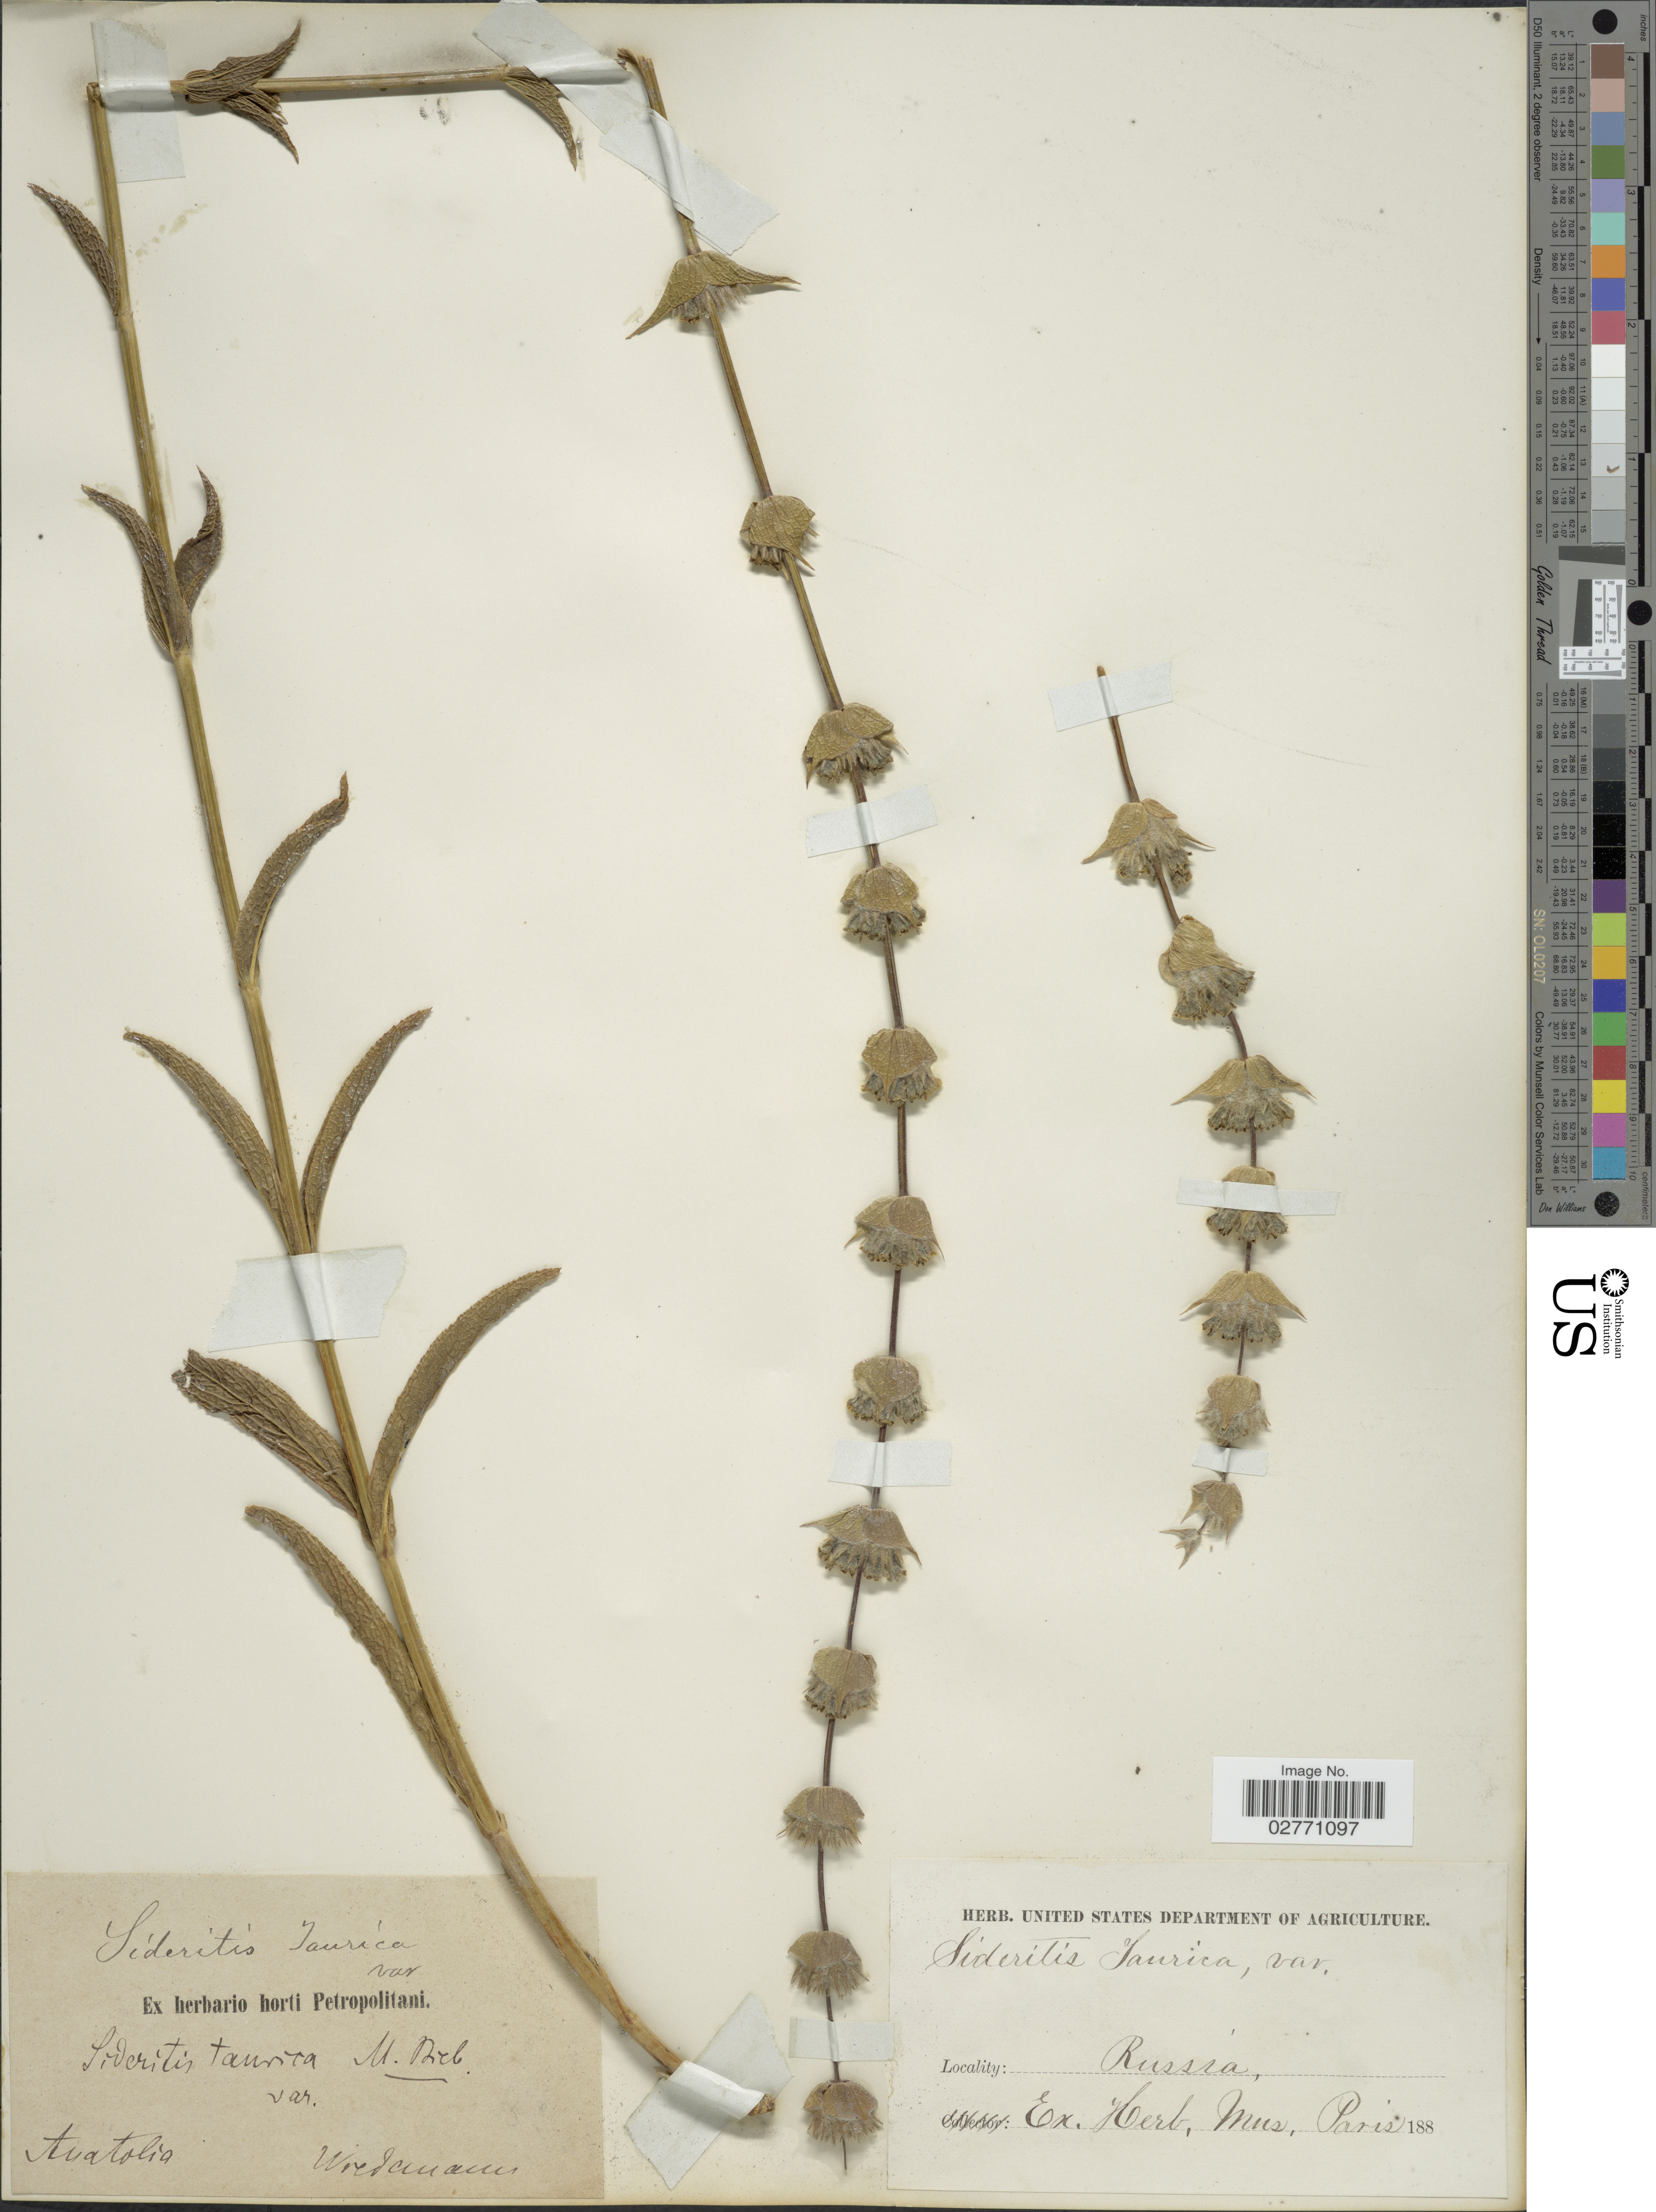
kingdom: Plantae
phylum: Tracheophyta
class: Magnoliopsida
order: Lamiales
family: Lamiaceae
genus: Sideritis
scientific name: Sideritis taurica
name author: Steph. ex Willd.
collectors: Wiedemann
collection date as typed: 188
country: Turkey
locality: Russia. Anatolia.